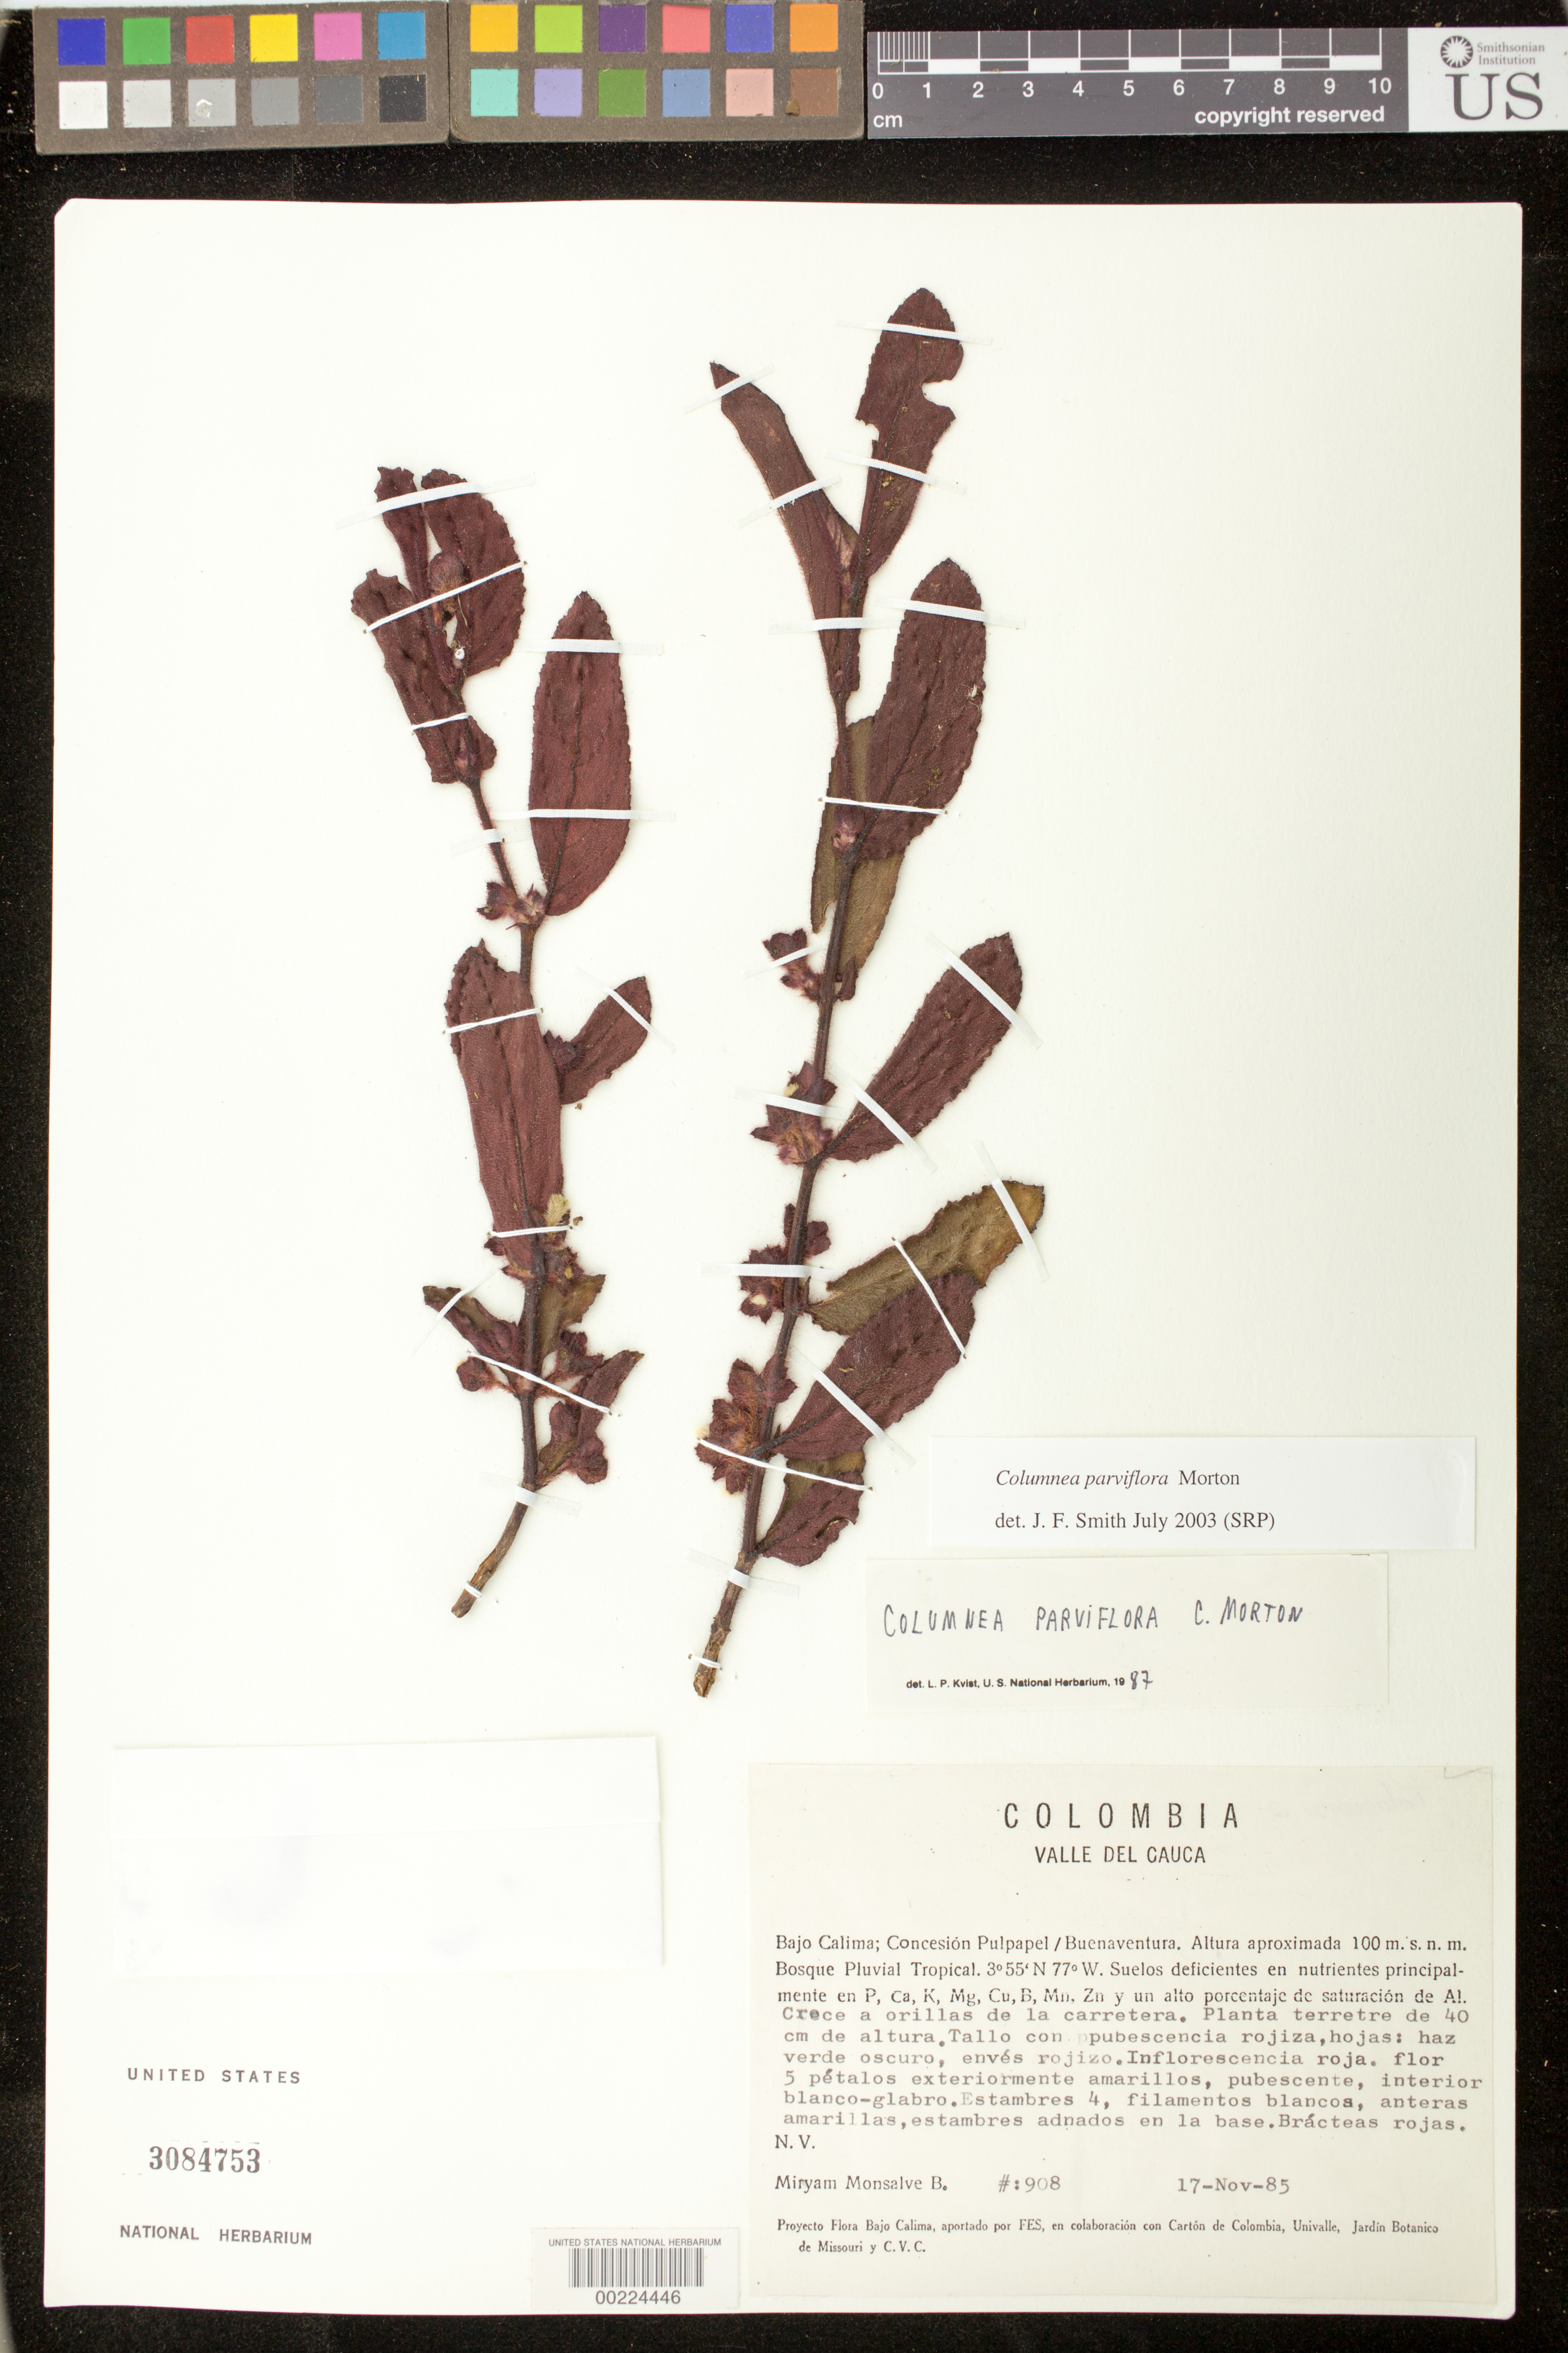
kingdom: Plantae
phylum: Tracheophyta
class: Magnoliopsida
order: Lamiales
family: Gesneriaceae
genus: Columnea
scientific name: Columnea herthae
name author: Mansf.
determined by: Clark, J. L.; Skog, Laurence E.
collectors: M. Monsalve B.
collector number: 908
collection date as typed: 17 Nov 1985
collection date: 1985-11-17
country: Colombia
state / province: Valle del Cauca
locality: Bajo Calima, Pulpapel/Buenaventura concession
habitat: Tropical pluvial forest, growing on borders of the highway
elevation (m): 100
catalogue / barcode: US 3084753